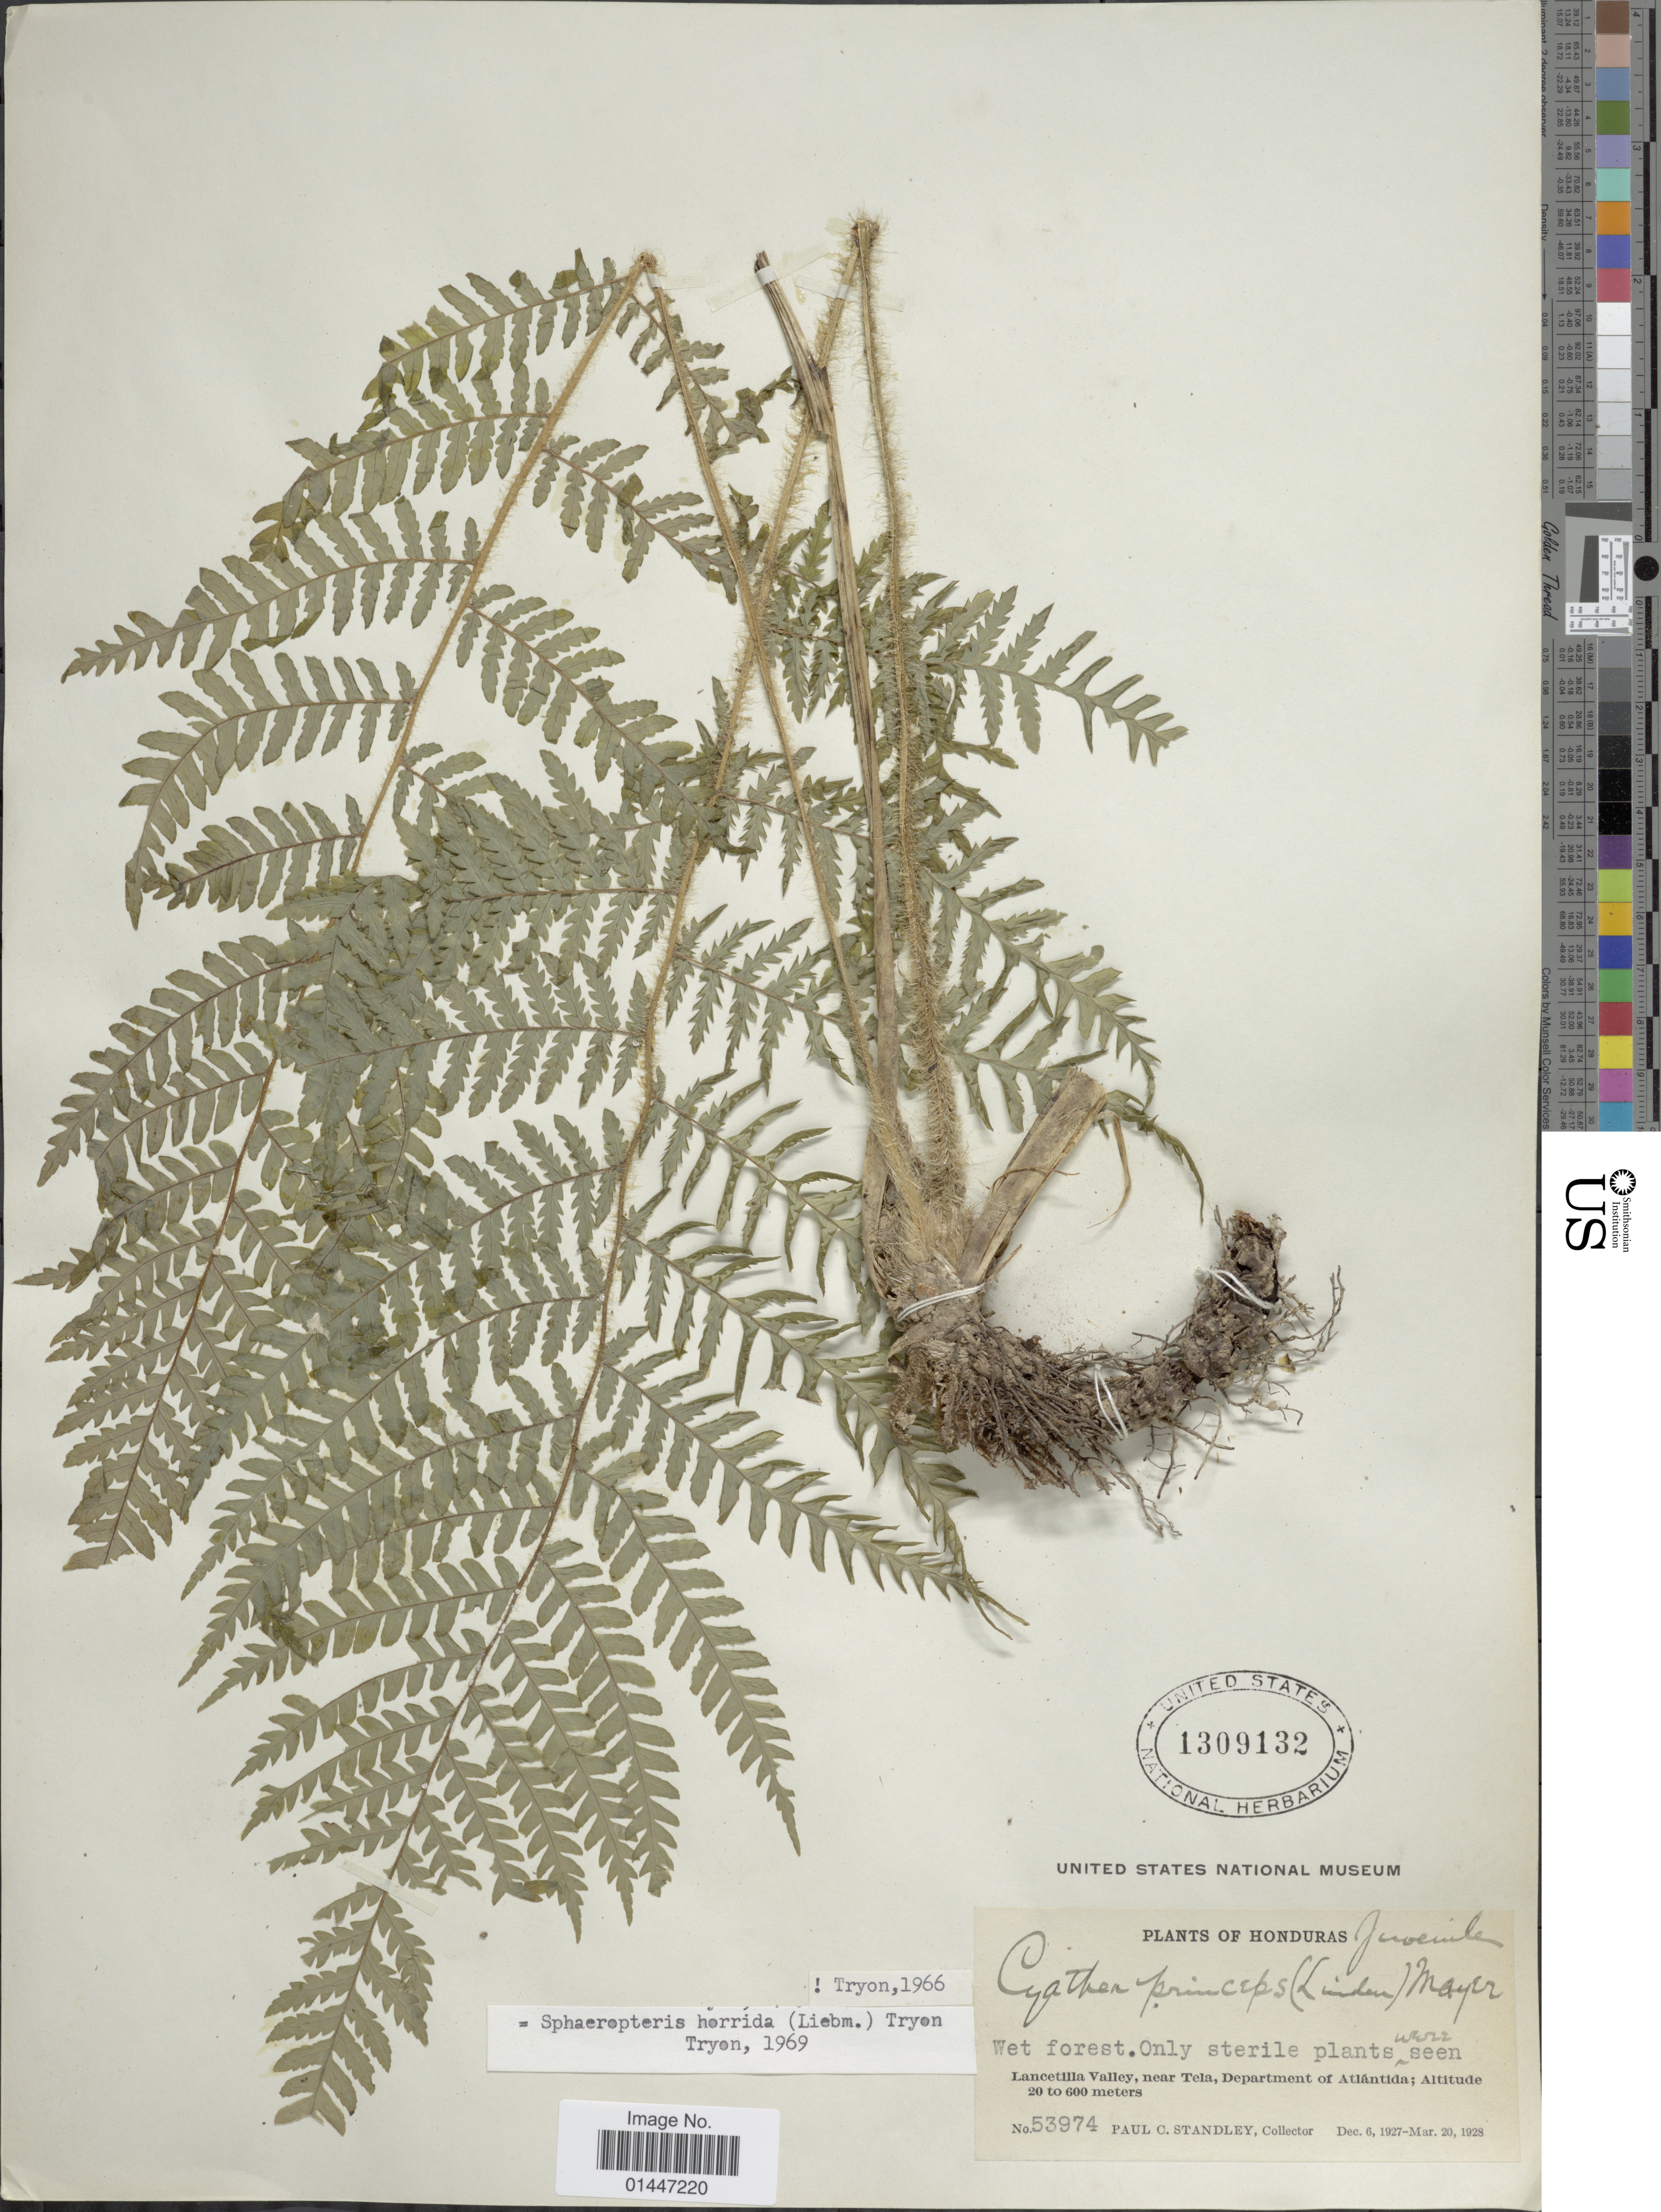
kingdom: Plantae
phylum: Tracheophyta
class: Polypodiopsida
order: Cyatheales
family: Cyatheaceae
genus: Sphaeropteris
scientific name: Sphaeropteris horrida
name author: (Liebm.) R.M. Tryon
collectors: P. C. Standley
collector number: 53974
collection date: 1927-12-06/1928-03-20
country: Honduras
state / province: Atlántida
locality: Lancetilla Valley, near Tela, Department of Atlantida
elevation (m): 20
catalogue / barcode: US 1309132